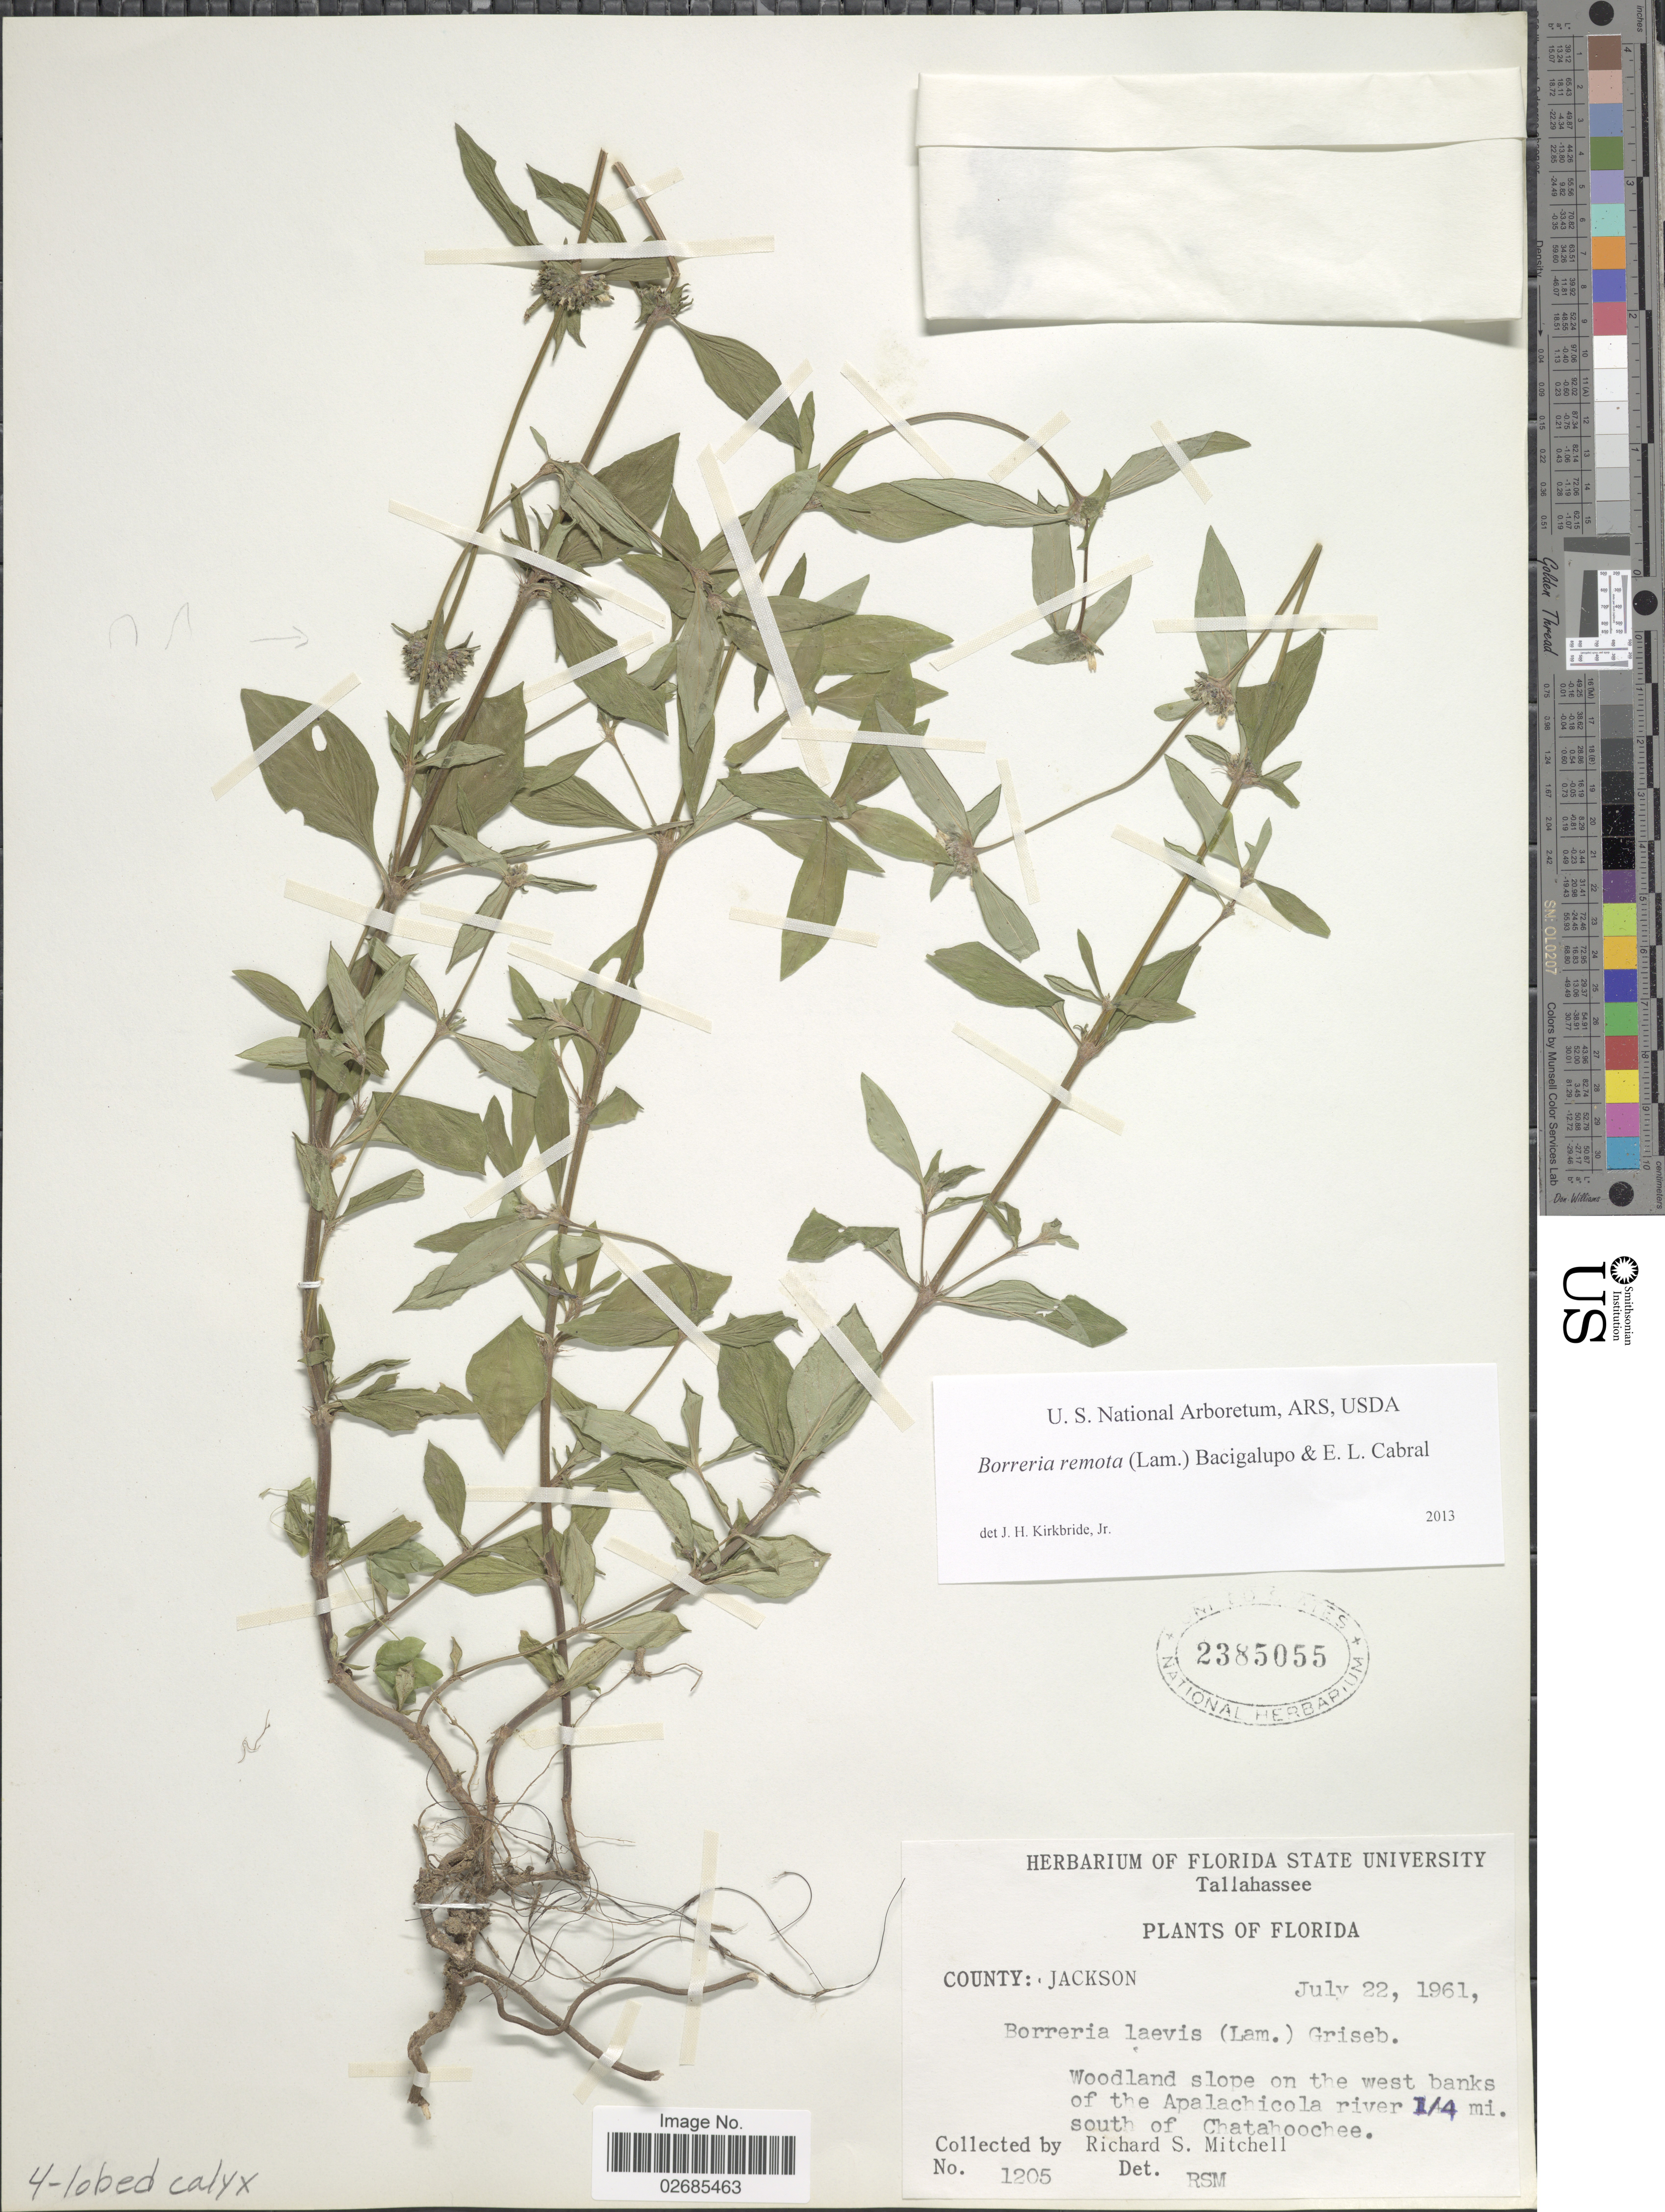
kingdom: Plantae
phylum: Tracheophyta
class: Magnoliopsida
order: Gentianales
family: Rubiaceae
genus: Borreria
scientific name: Borreria remota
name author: (Lam.) Bacigalupo & E.L. Cabral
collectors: R. S. Mitchell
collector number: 1205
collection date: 1961-07-22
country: United States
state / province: Florida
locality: County: Jackson. Woodland slope on the west banks of the Apalachicola river 1/4 mi. south of Chatahoochee.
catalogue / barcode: US 2385055